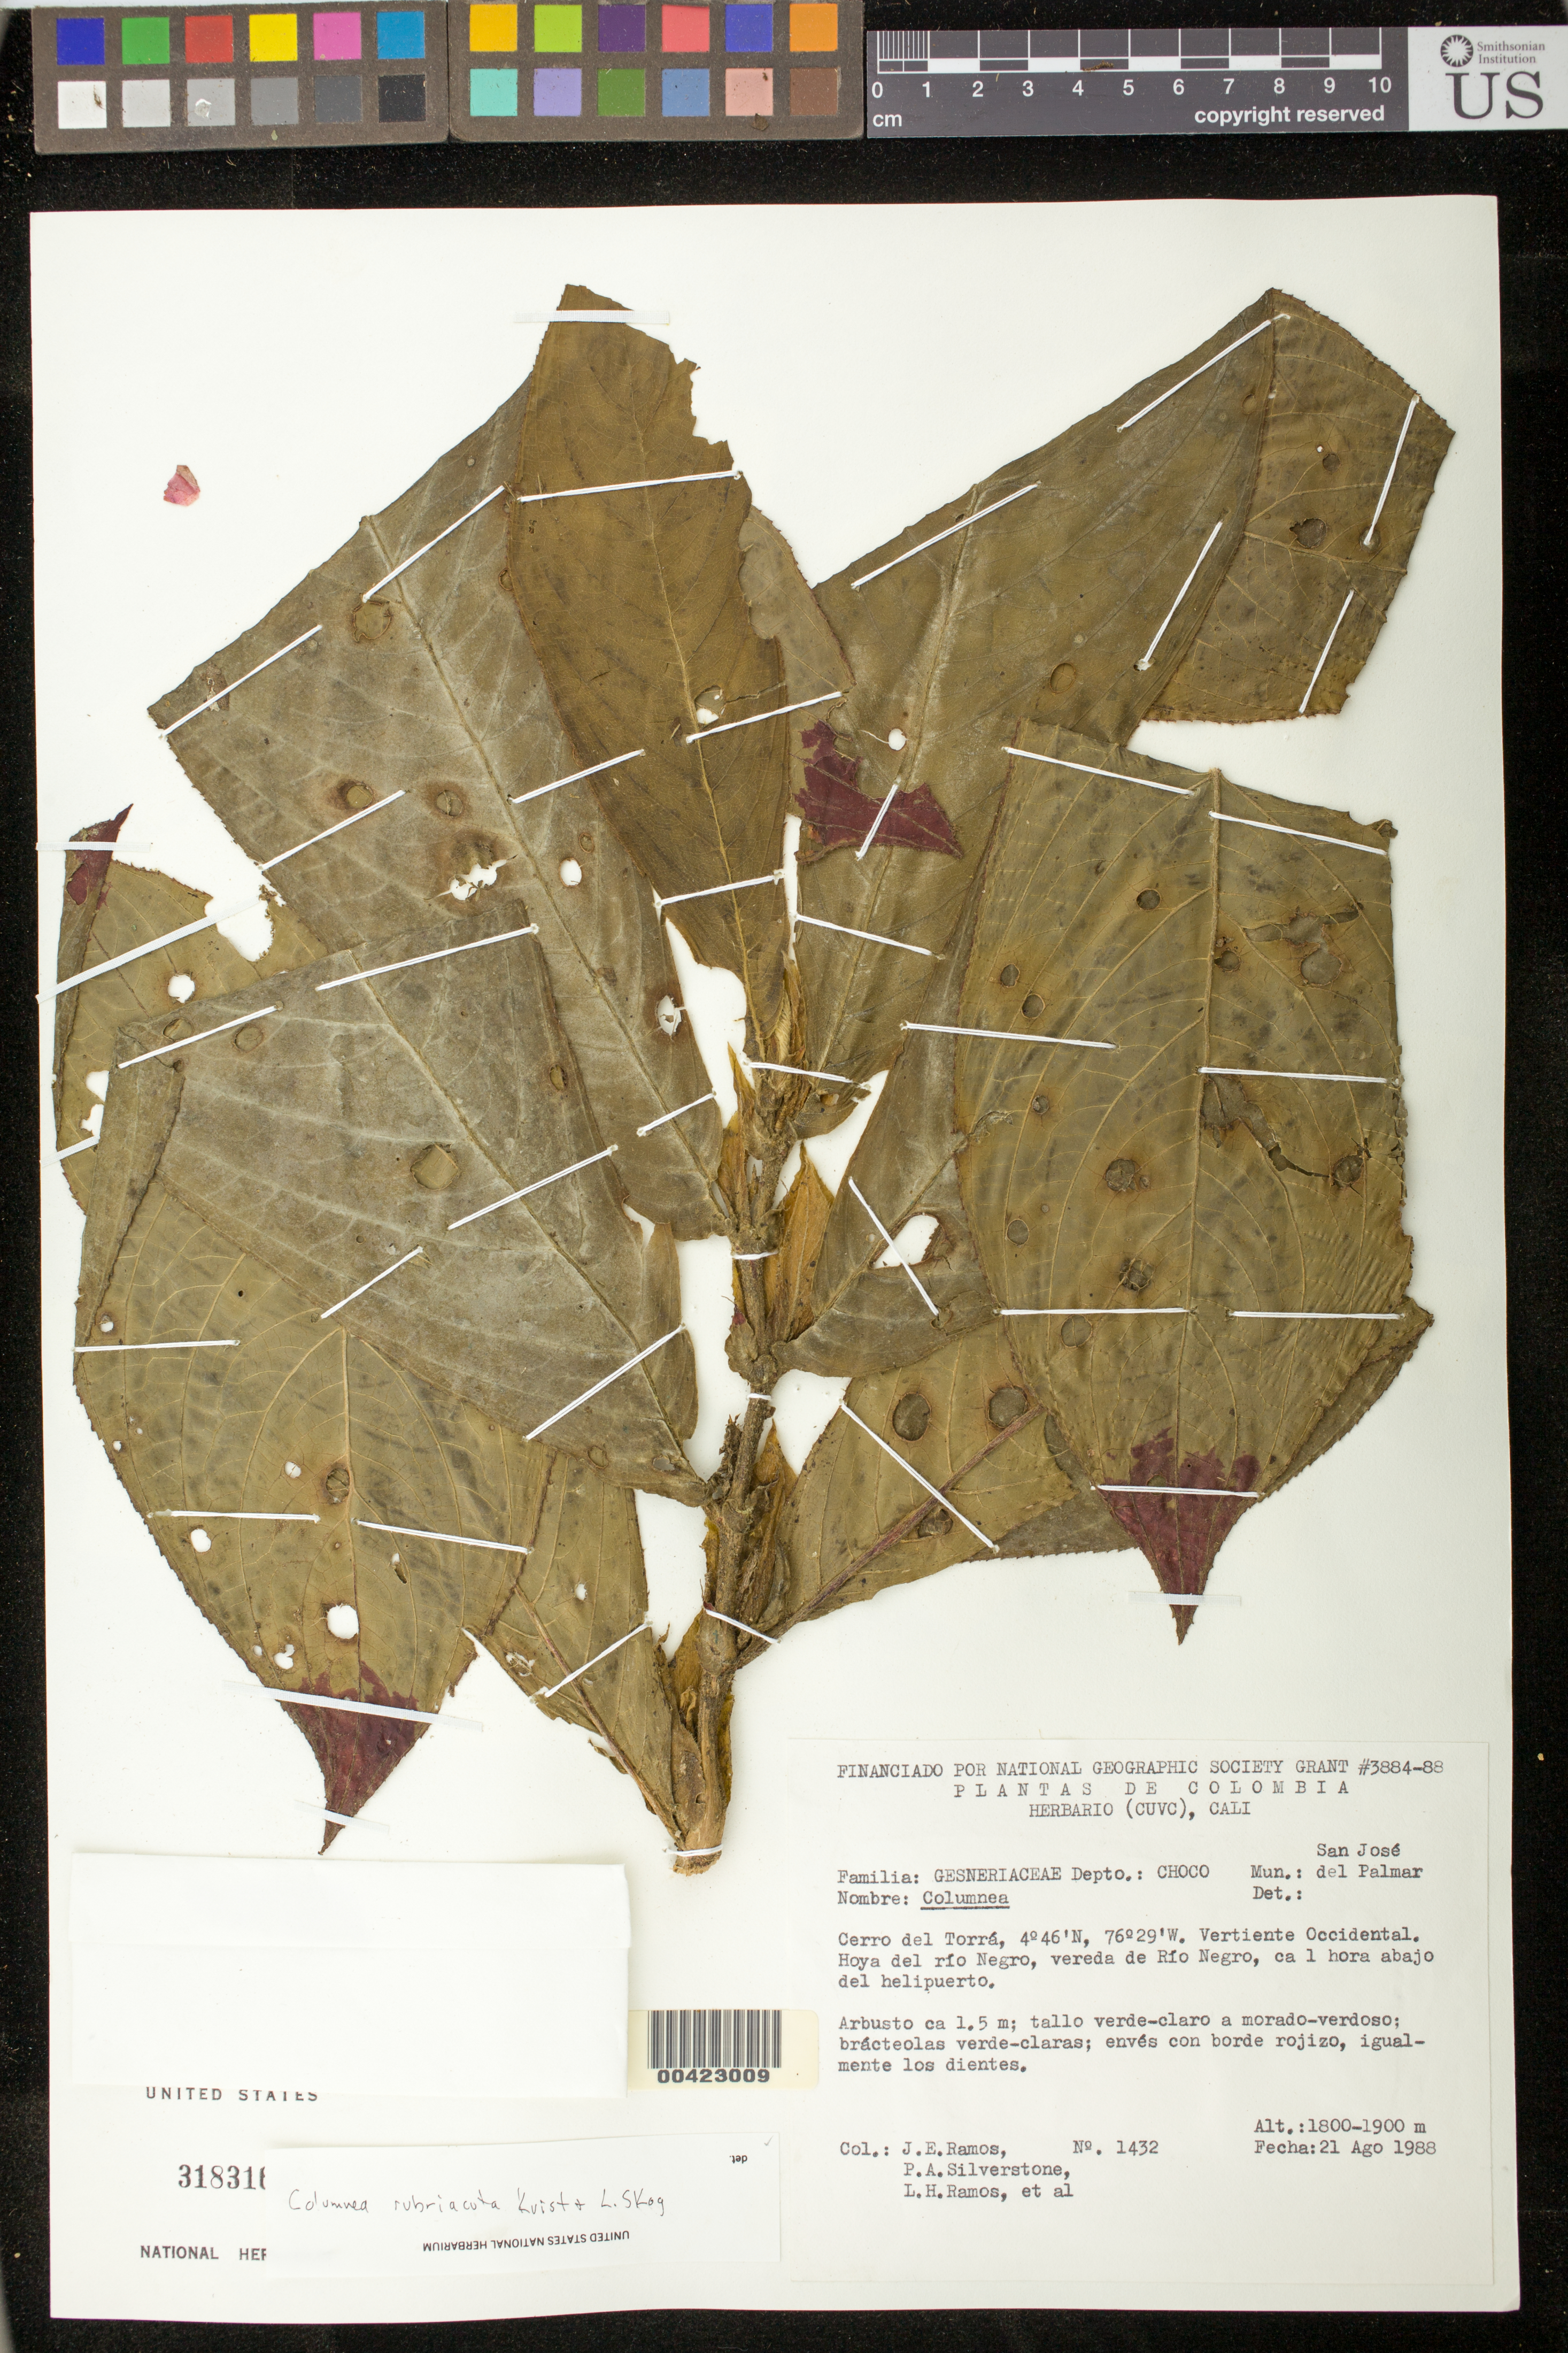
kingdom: Plantae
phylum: Tracheophyta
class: Magnoliopsida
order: Lamiales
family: Gesneriaceae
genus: Columnea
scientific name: Columnea rubriacuta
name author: (Wiehler) L.P. Kvist & L.E. Skog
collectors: J. E. Ramos, P. A. Silverstone-Sopkin, L. Ramos & et al.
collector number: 1432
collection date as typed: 21 Aug 1988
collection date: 1988-08-21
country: Colombia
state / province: Chocó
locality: Del Palmar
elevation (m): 1800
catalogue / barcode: US 3183163